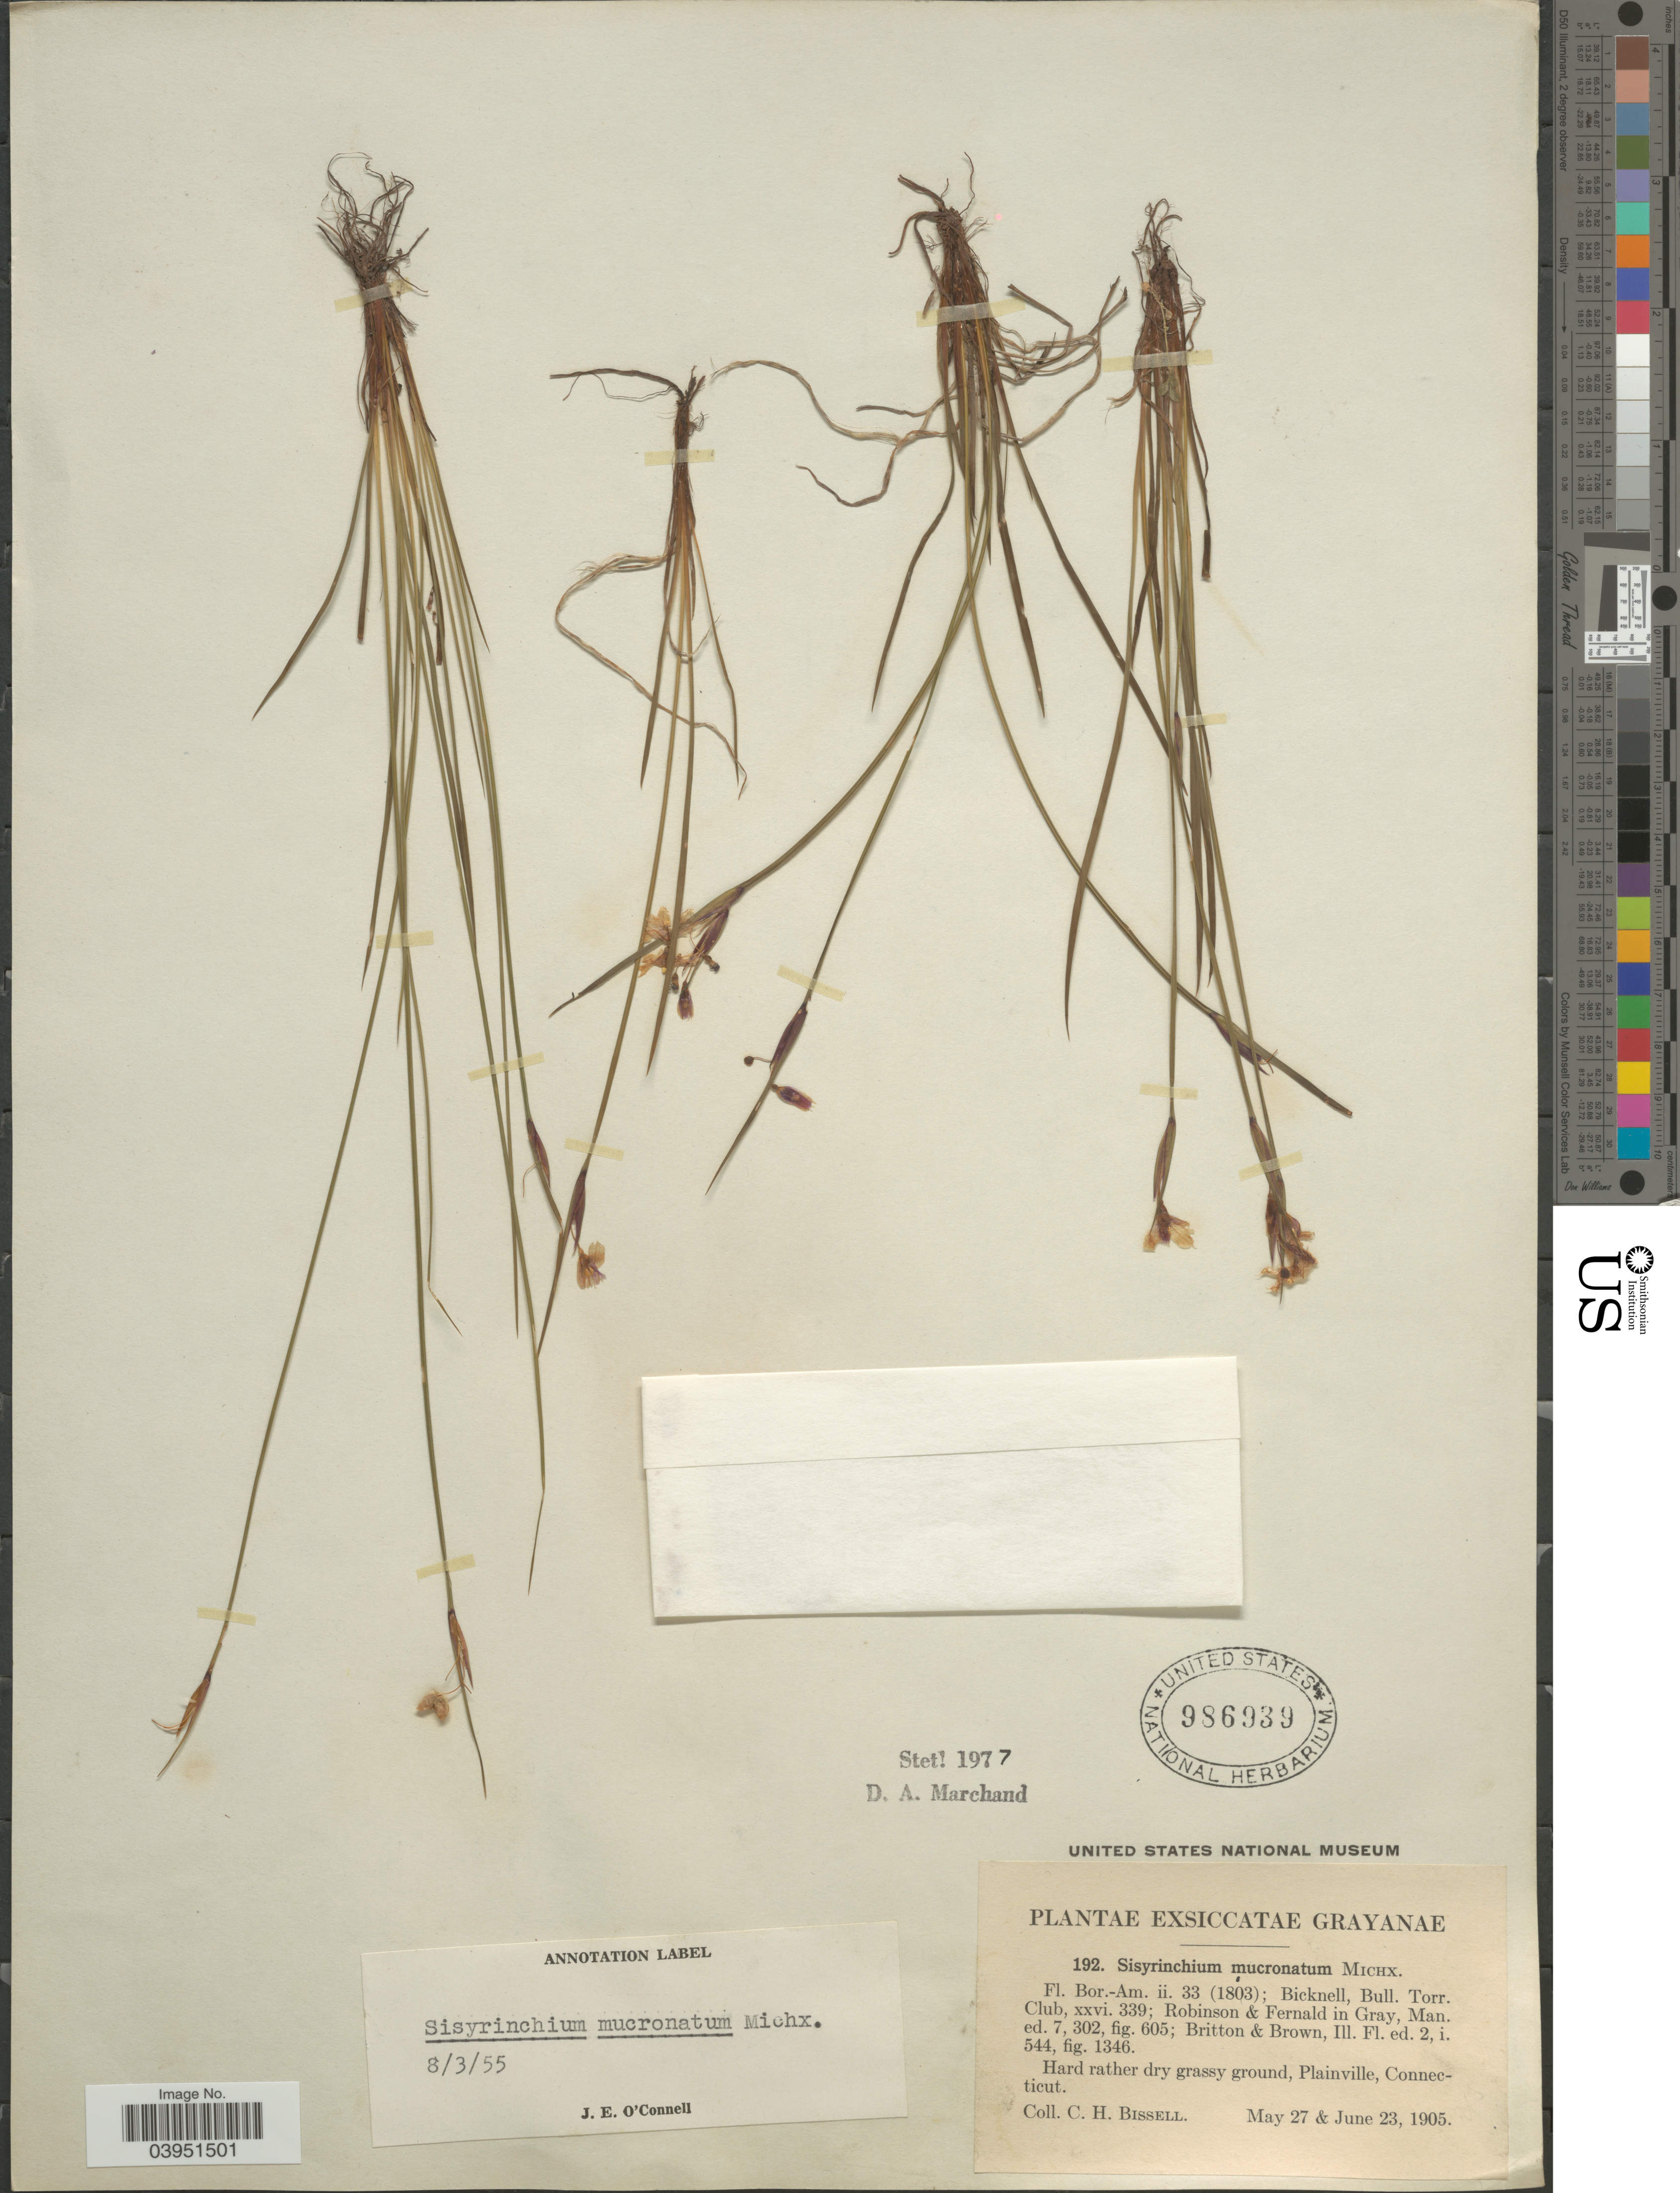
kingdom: Plantae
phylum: Tracheophyta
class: Liliopsida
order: Asparagales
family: Iridaceae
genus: Sisyrinchium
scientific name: Sisyrinchium mucronatum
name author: Michx.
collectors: C. Bissell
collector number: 192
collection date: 1905-05-27/1905-06-23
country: United States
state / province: Connecticut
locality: Plainville.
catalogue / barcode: US 986939